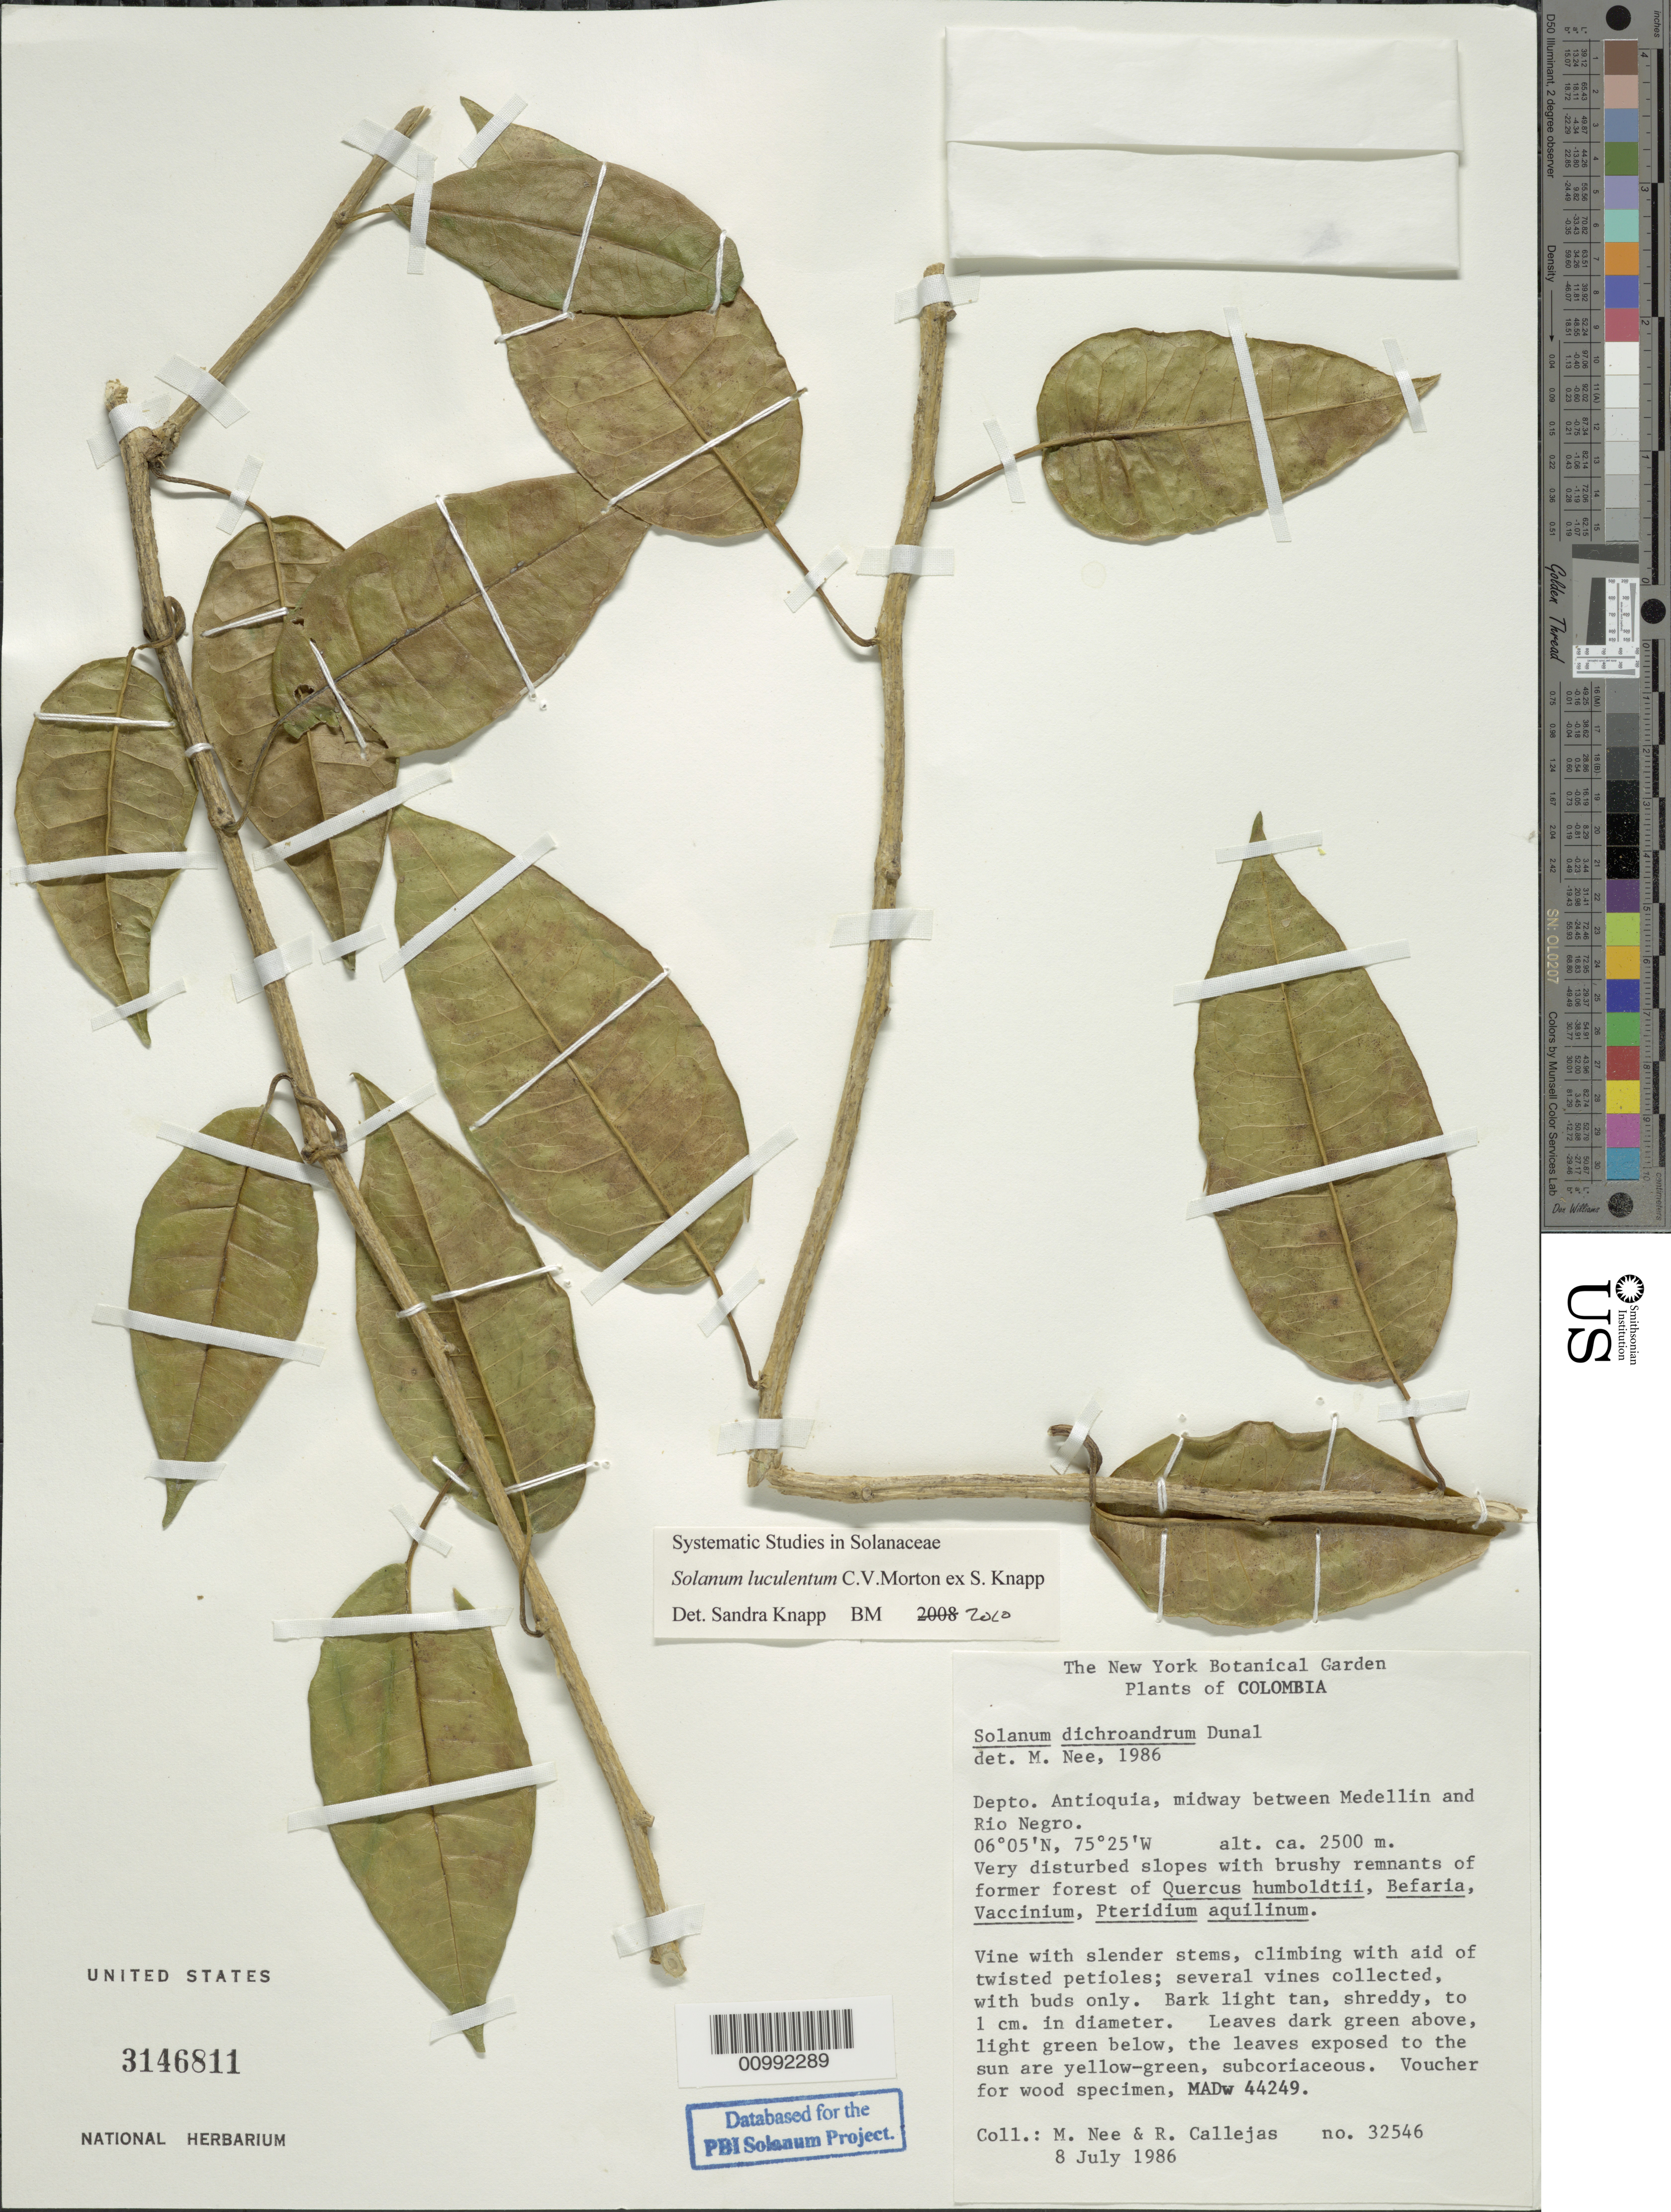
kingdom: Plantae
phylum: Tracheophyta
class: Magnoliopsida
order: Solanales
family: Solanaceae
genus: Solanum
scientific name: Solanum luculentum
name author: S. Knapp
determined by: Knapp, S. D.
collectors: M. Nee & R. Callejas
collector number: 32456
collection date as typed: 8 Jul 1986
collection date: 1986-07-08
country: Colombia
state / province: Antioquia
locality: midwya between Medellín and Río Negro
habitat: very distrubed slopes with brushy remnants of former forest of <em>Quercus humboldtii</em>, <em>Befaria</em>, <em>Vaccinium</em>, <em>Pteridium aquilinum</em>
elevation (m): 2500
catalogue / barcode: US 3146811